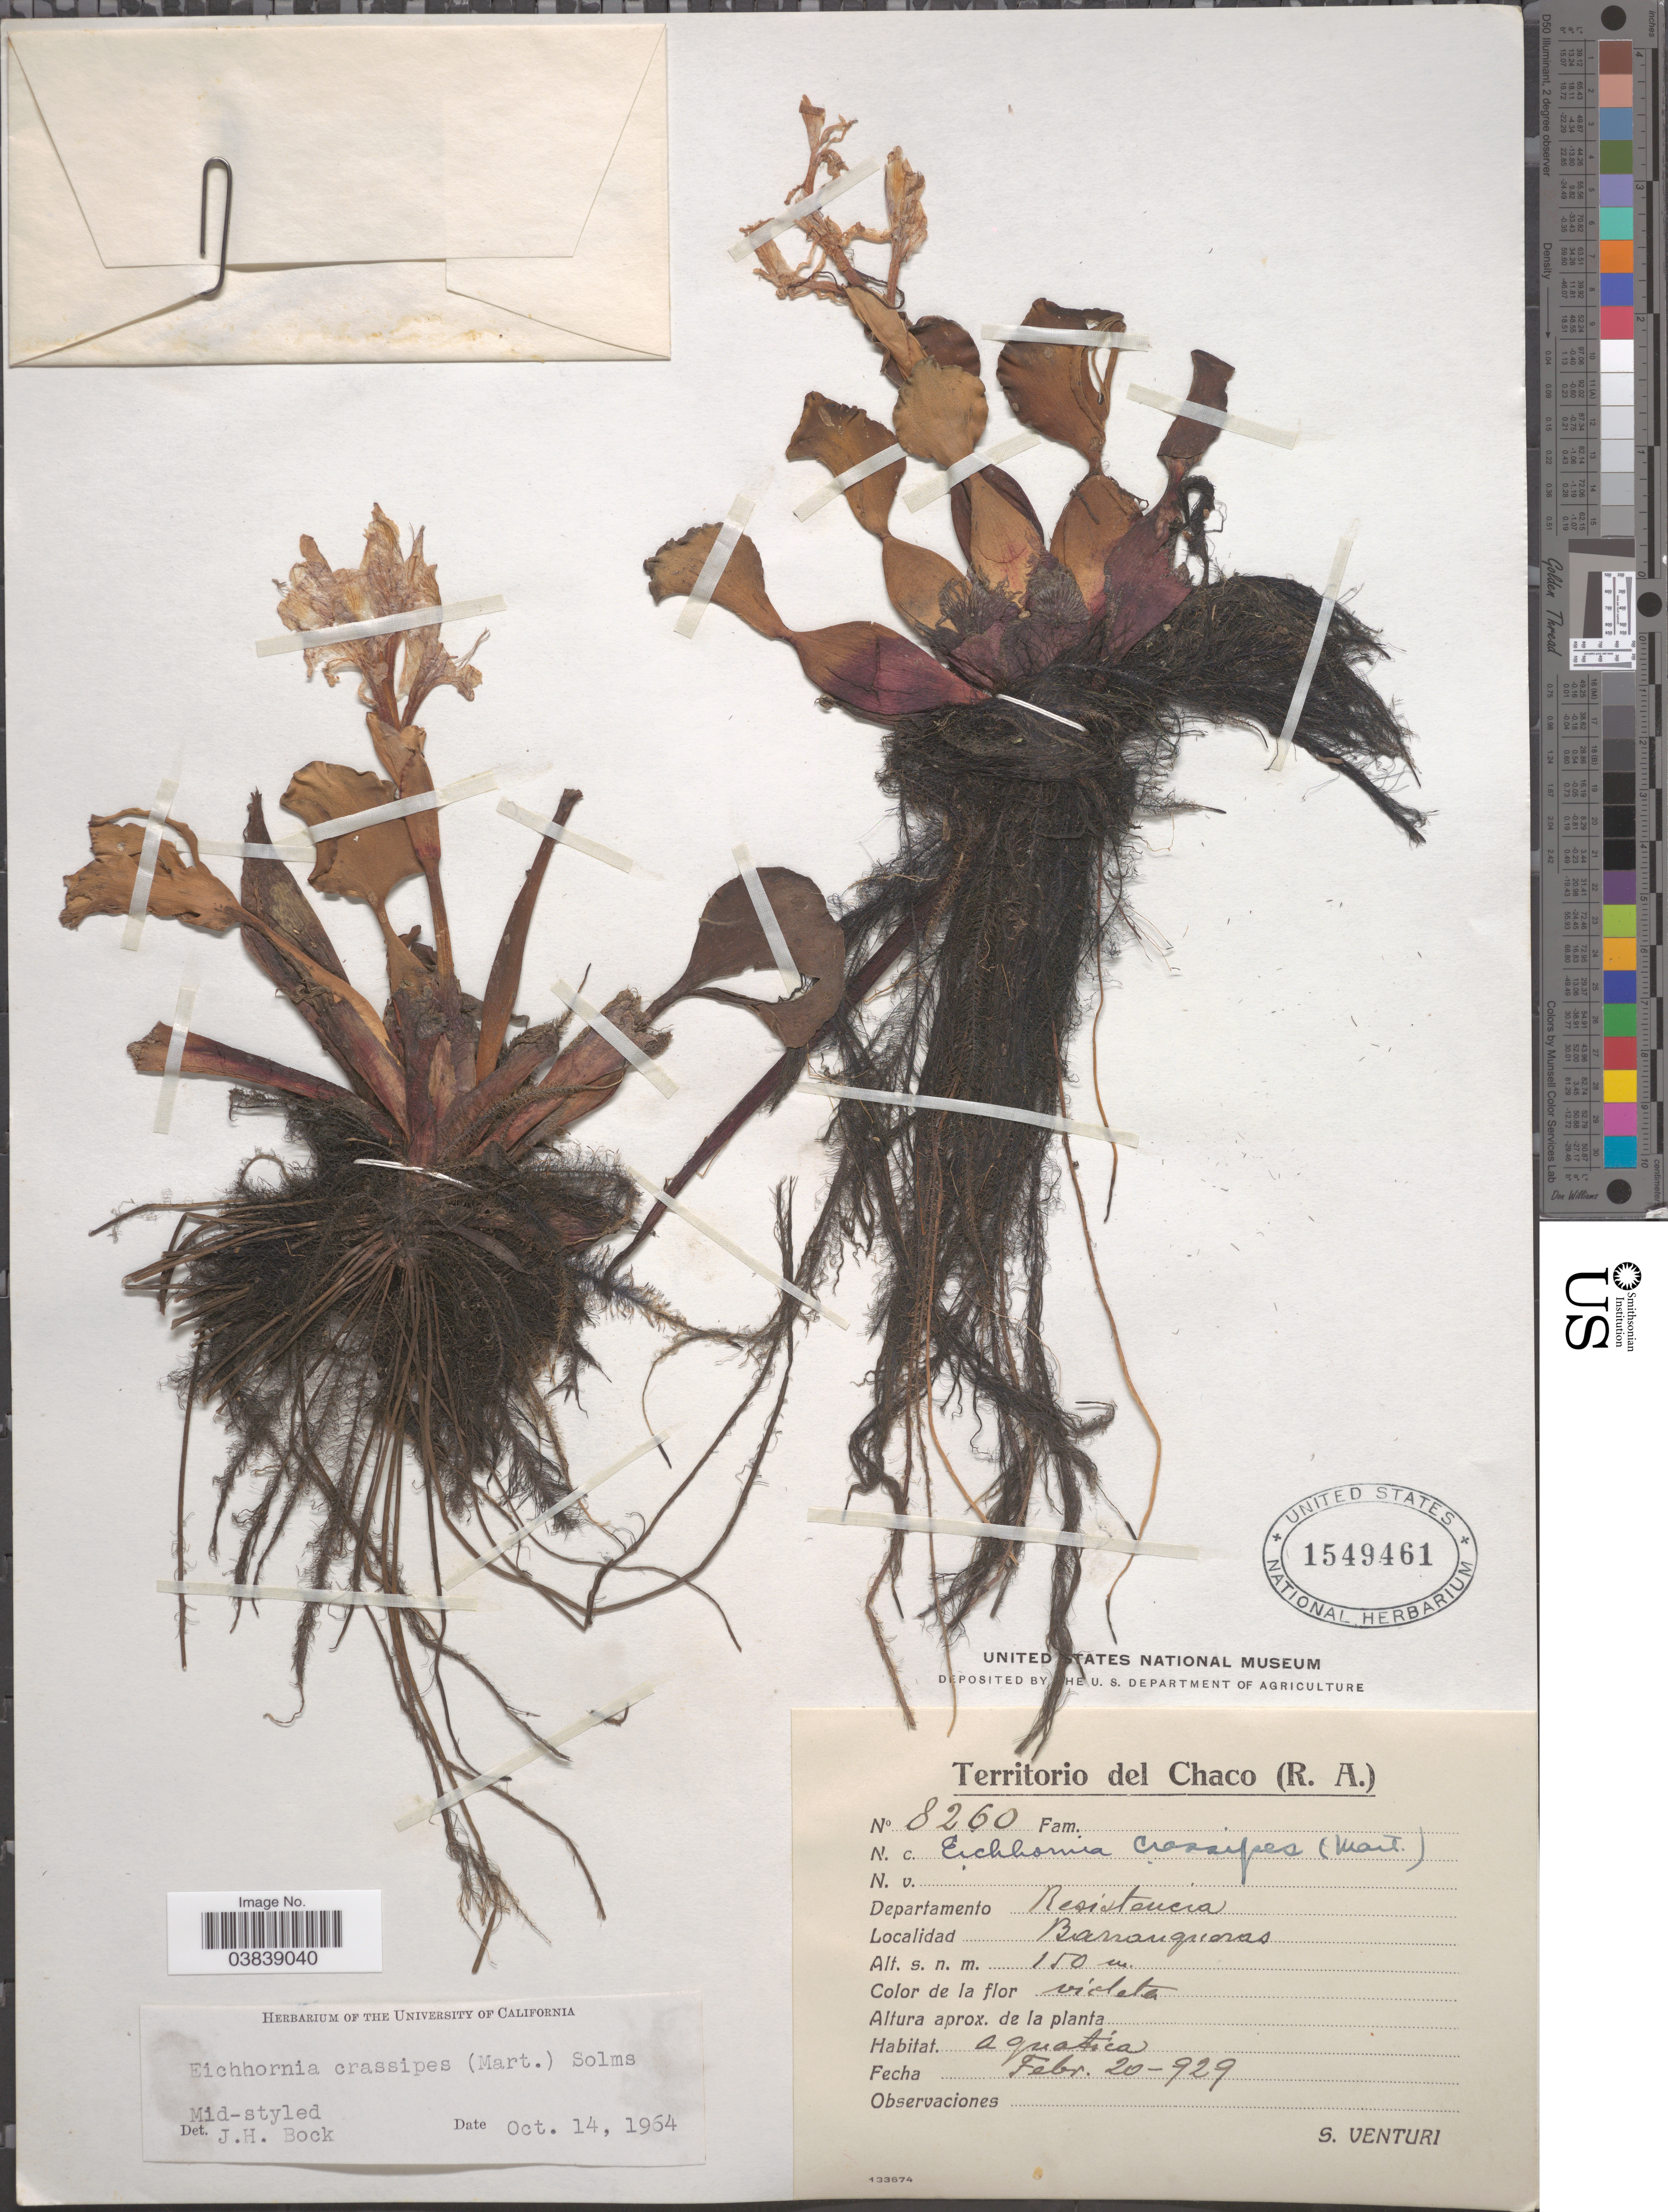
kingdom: Plantae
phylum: Tracheophyta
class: Liliopsida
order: Commelinales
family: Pontederiaceae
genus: Eichhornia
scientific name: Eichhornia crassipes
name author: (Mart.) Solms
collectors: S. Venturi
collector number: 8260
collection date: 1929-02-20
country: Argentina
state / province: Chaco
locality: Departamento Resistancia. Barranqueras.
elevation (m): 150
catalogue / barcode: US 1549461